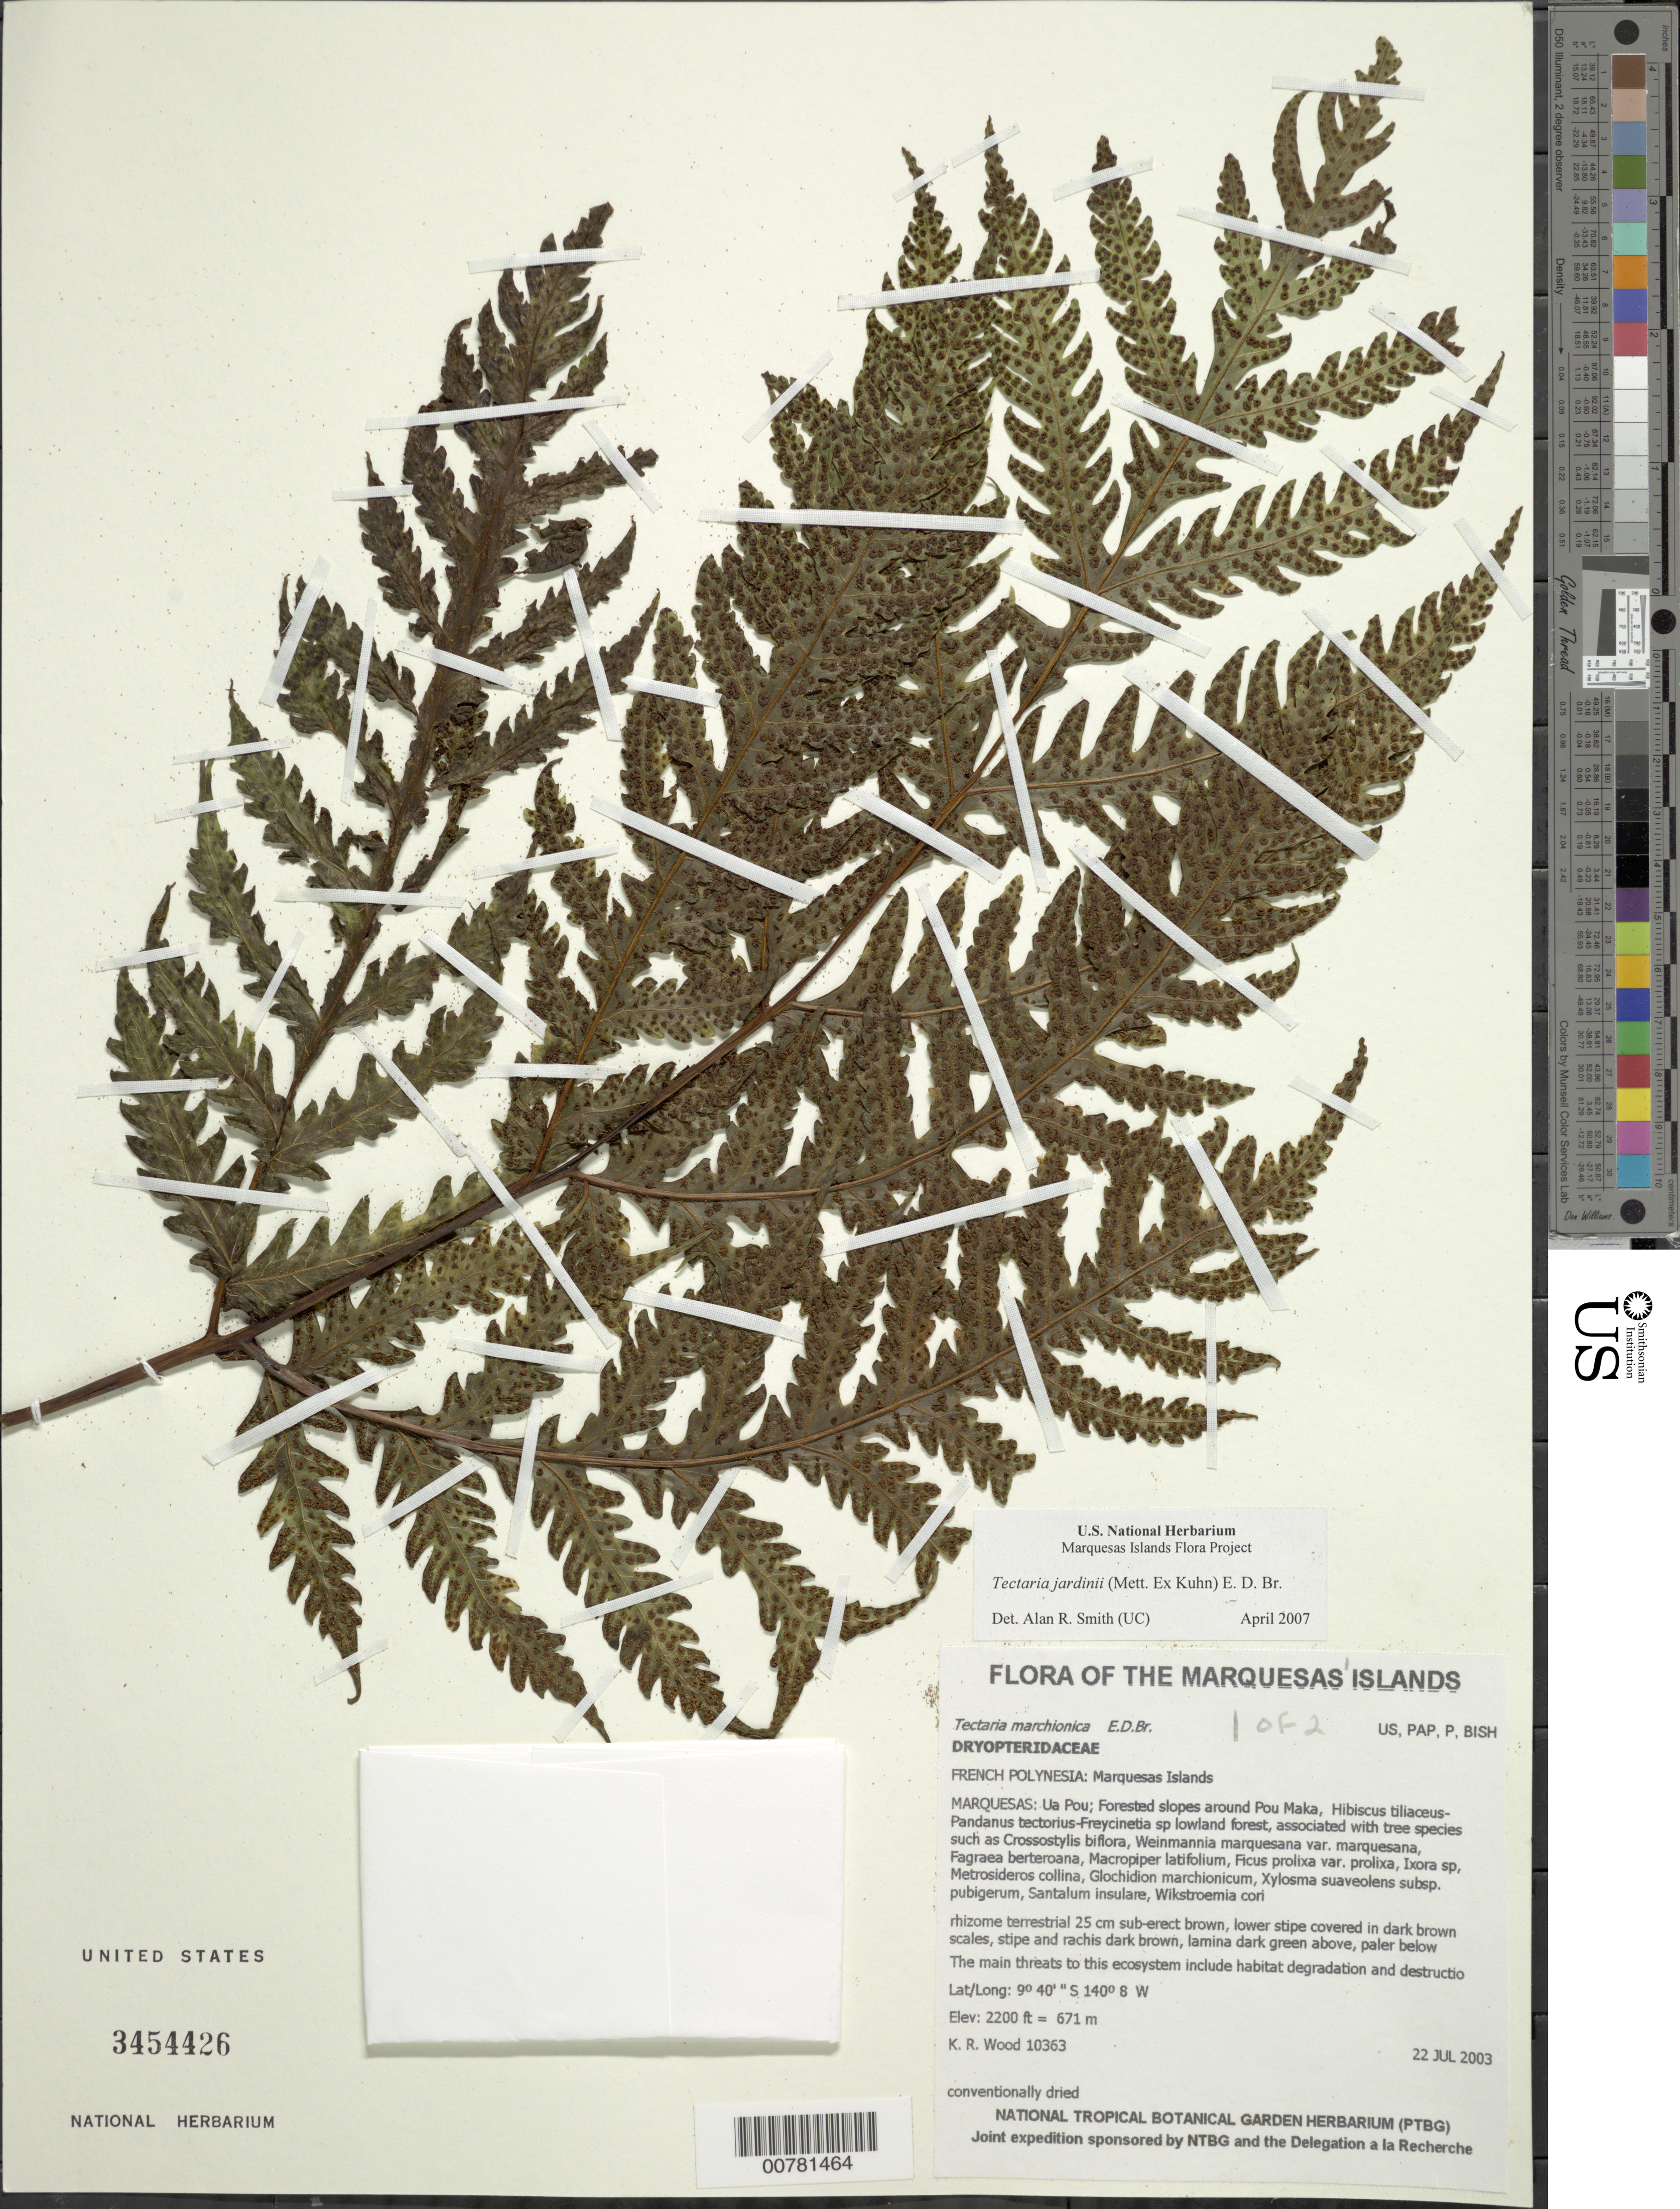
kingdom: Plantae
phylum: Tracheophyta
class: Polypodiopsida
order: Polypodiales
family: Tectariaceae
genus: Tectaria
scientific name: Tectaria jardinii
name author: (Mett. ex Kuhn) E.D. Br.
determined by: Smith, Alan R., (UC)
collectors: K. R. Wood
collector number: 10363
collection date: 2003-07-22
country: French Polynesia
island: Ua Pou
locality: Forested slopes around Pou Maka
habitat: Hibiscus tiliaceus - Pandanus tectorius - Freycinetia sp lowland forest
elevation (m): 671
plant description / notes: Habitat degradation and destruction by feral pigs, catastrophic extinction through environmental events, predation by rats that eat seeds, competition with non-native plant taxa such as Ageratum conyzoides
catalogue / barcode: US 3454426